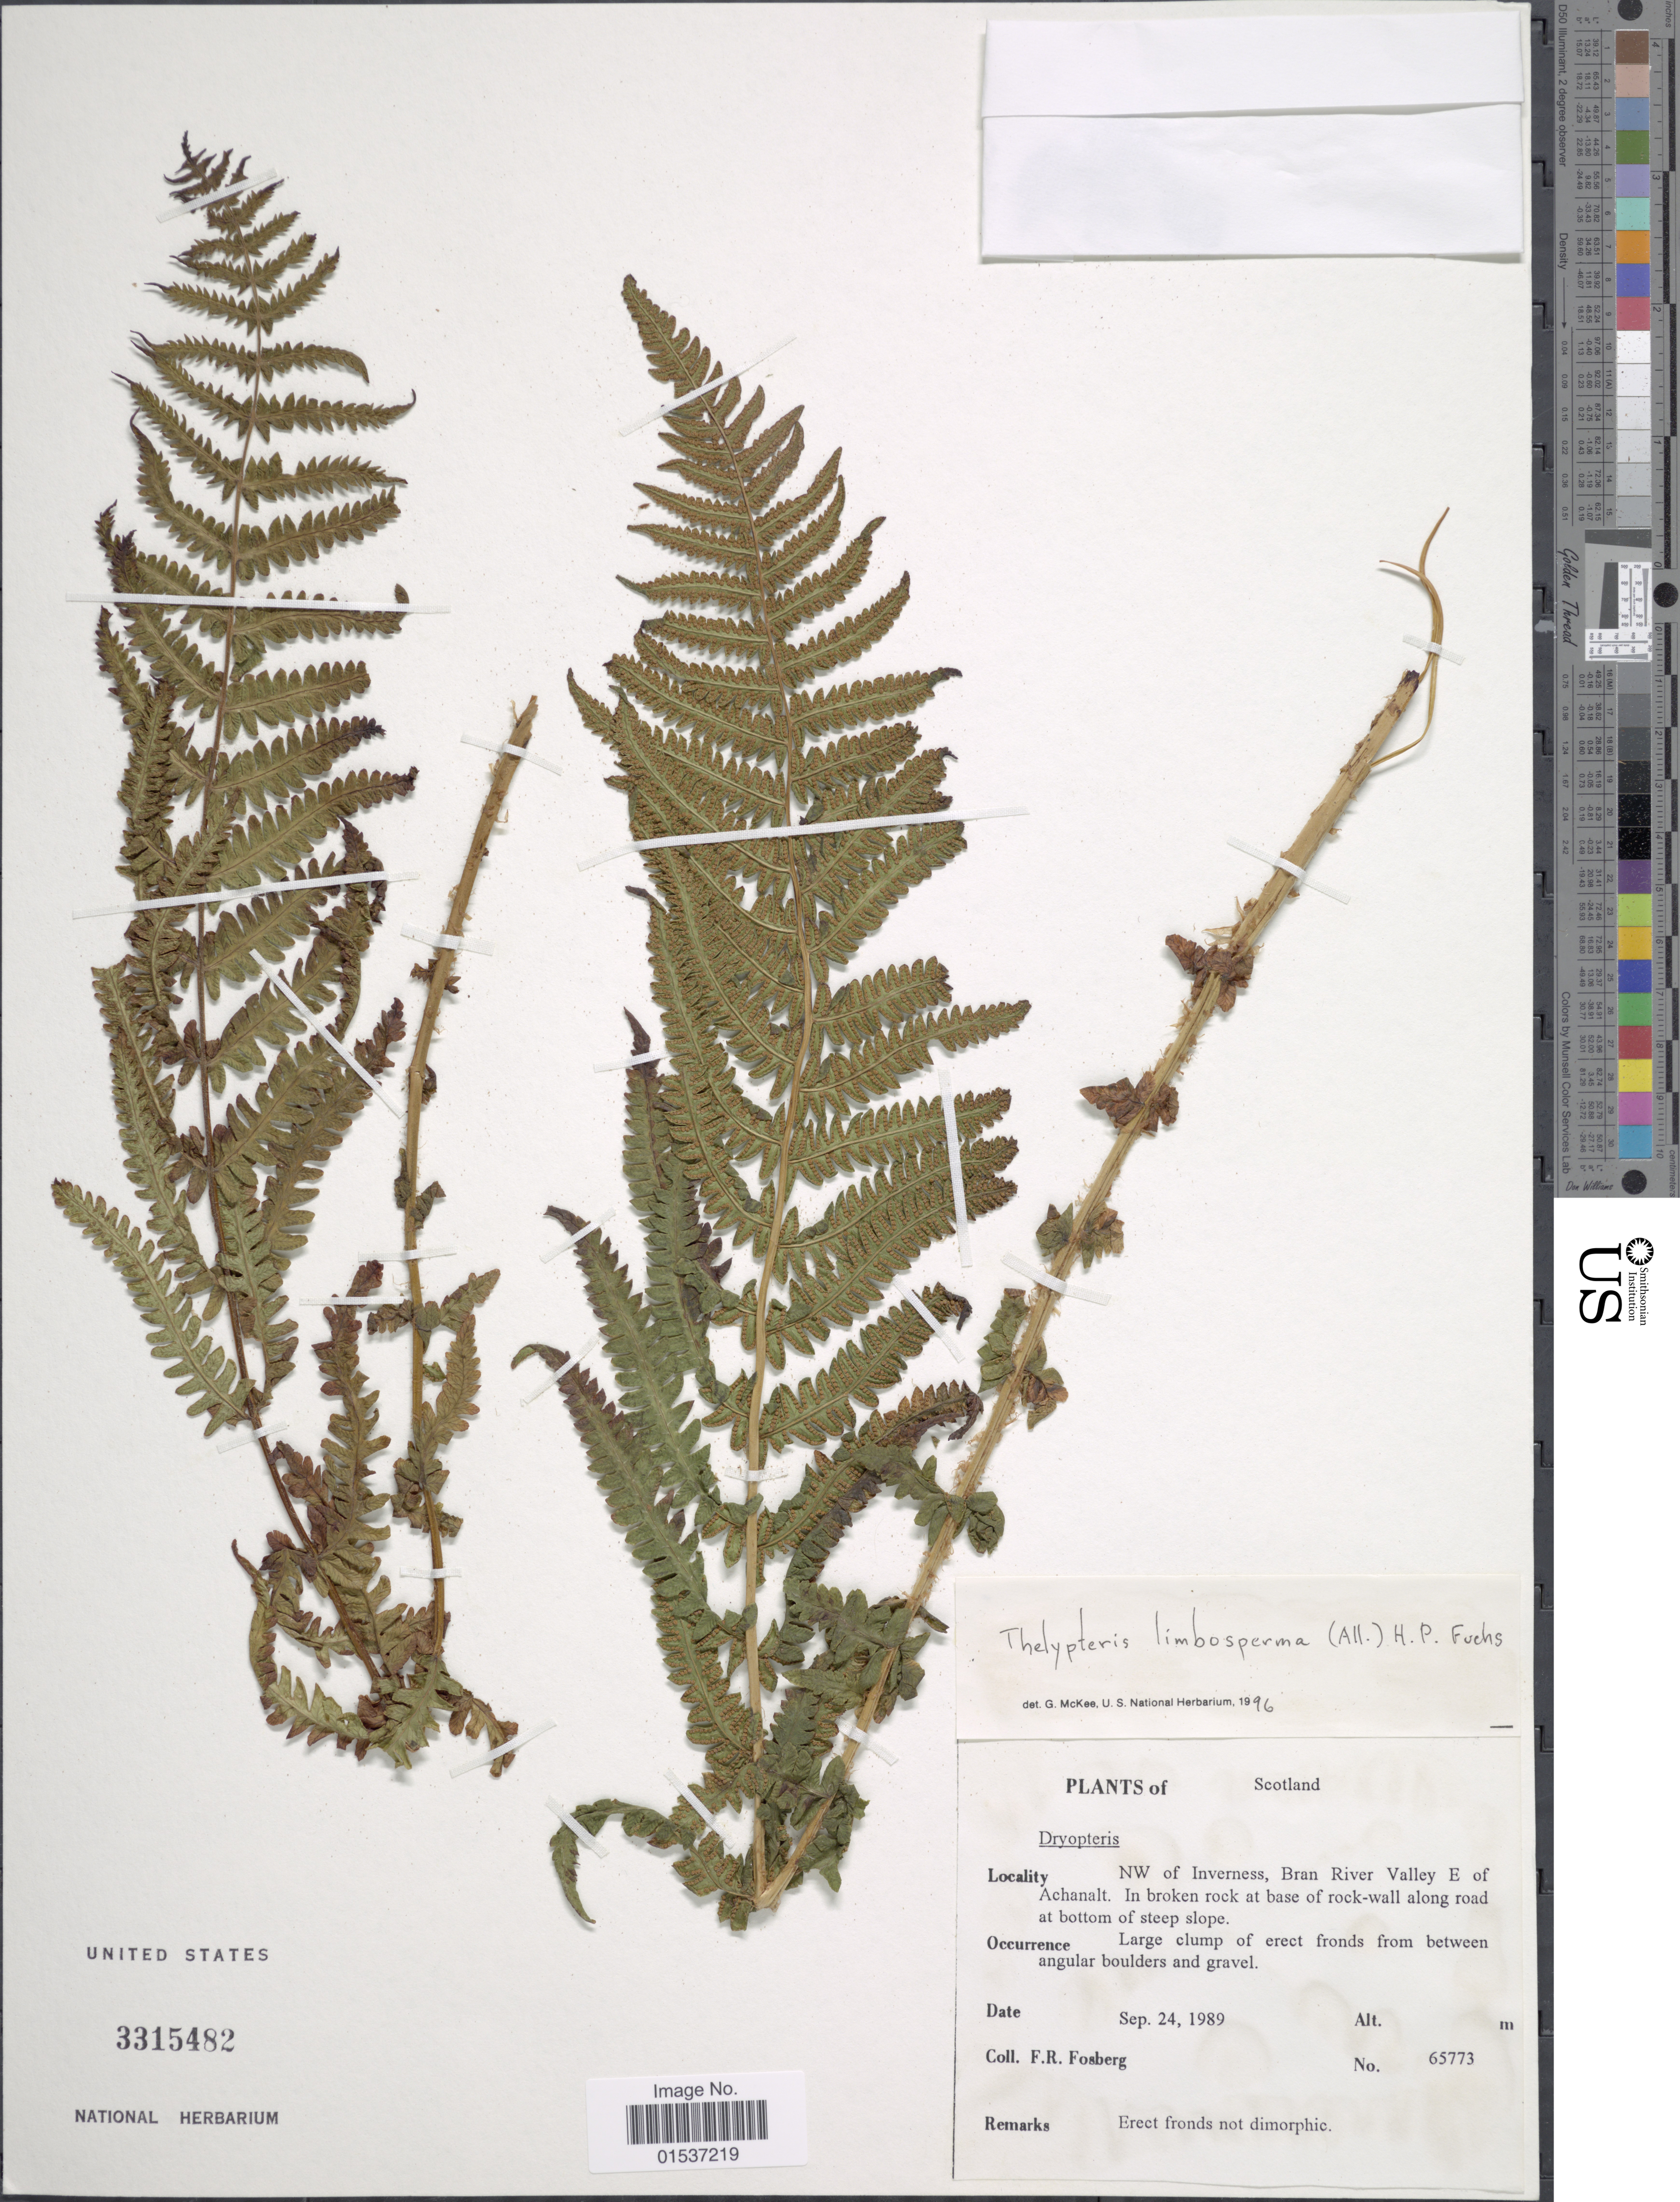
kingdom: Plantae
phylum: Tracheophyta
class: Polypodiopsida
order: Polypodiales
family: Thelypteridaceae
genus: Oreopteris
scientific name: Oreopteris limbosperma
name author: (All.) K. Iwats.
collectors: F. R. Fosberg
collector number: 65773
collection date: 1989-09-24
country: United Kingdom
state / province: Scotland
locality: Scotland. NW of Inverness, Bran River Valley E of Achanalt.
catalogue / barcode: US 3315482